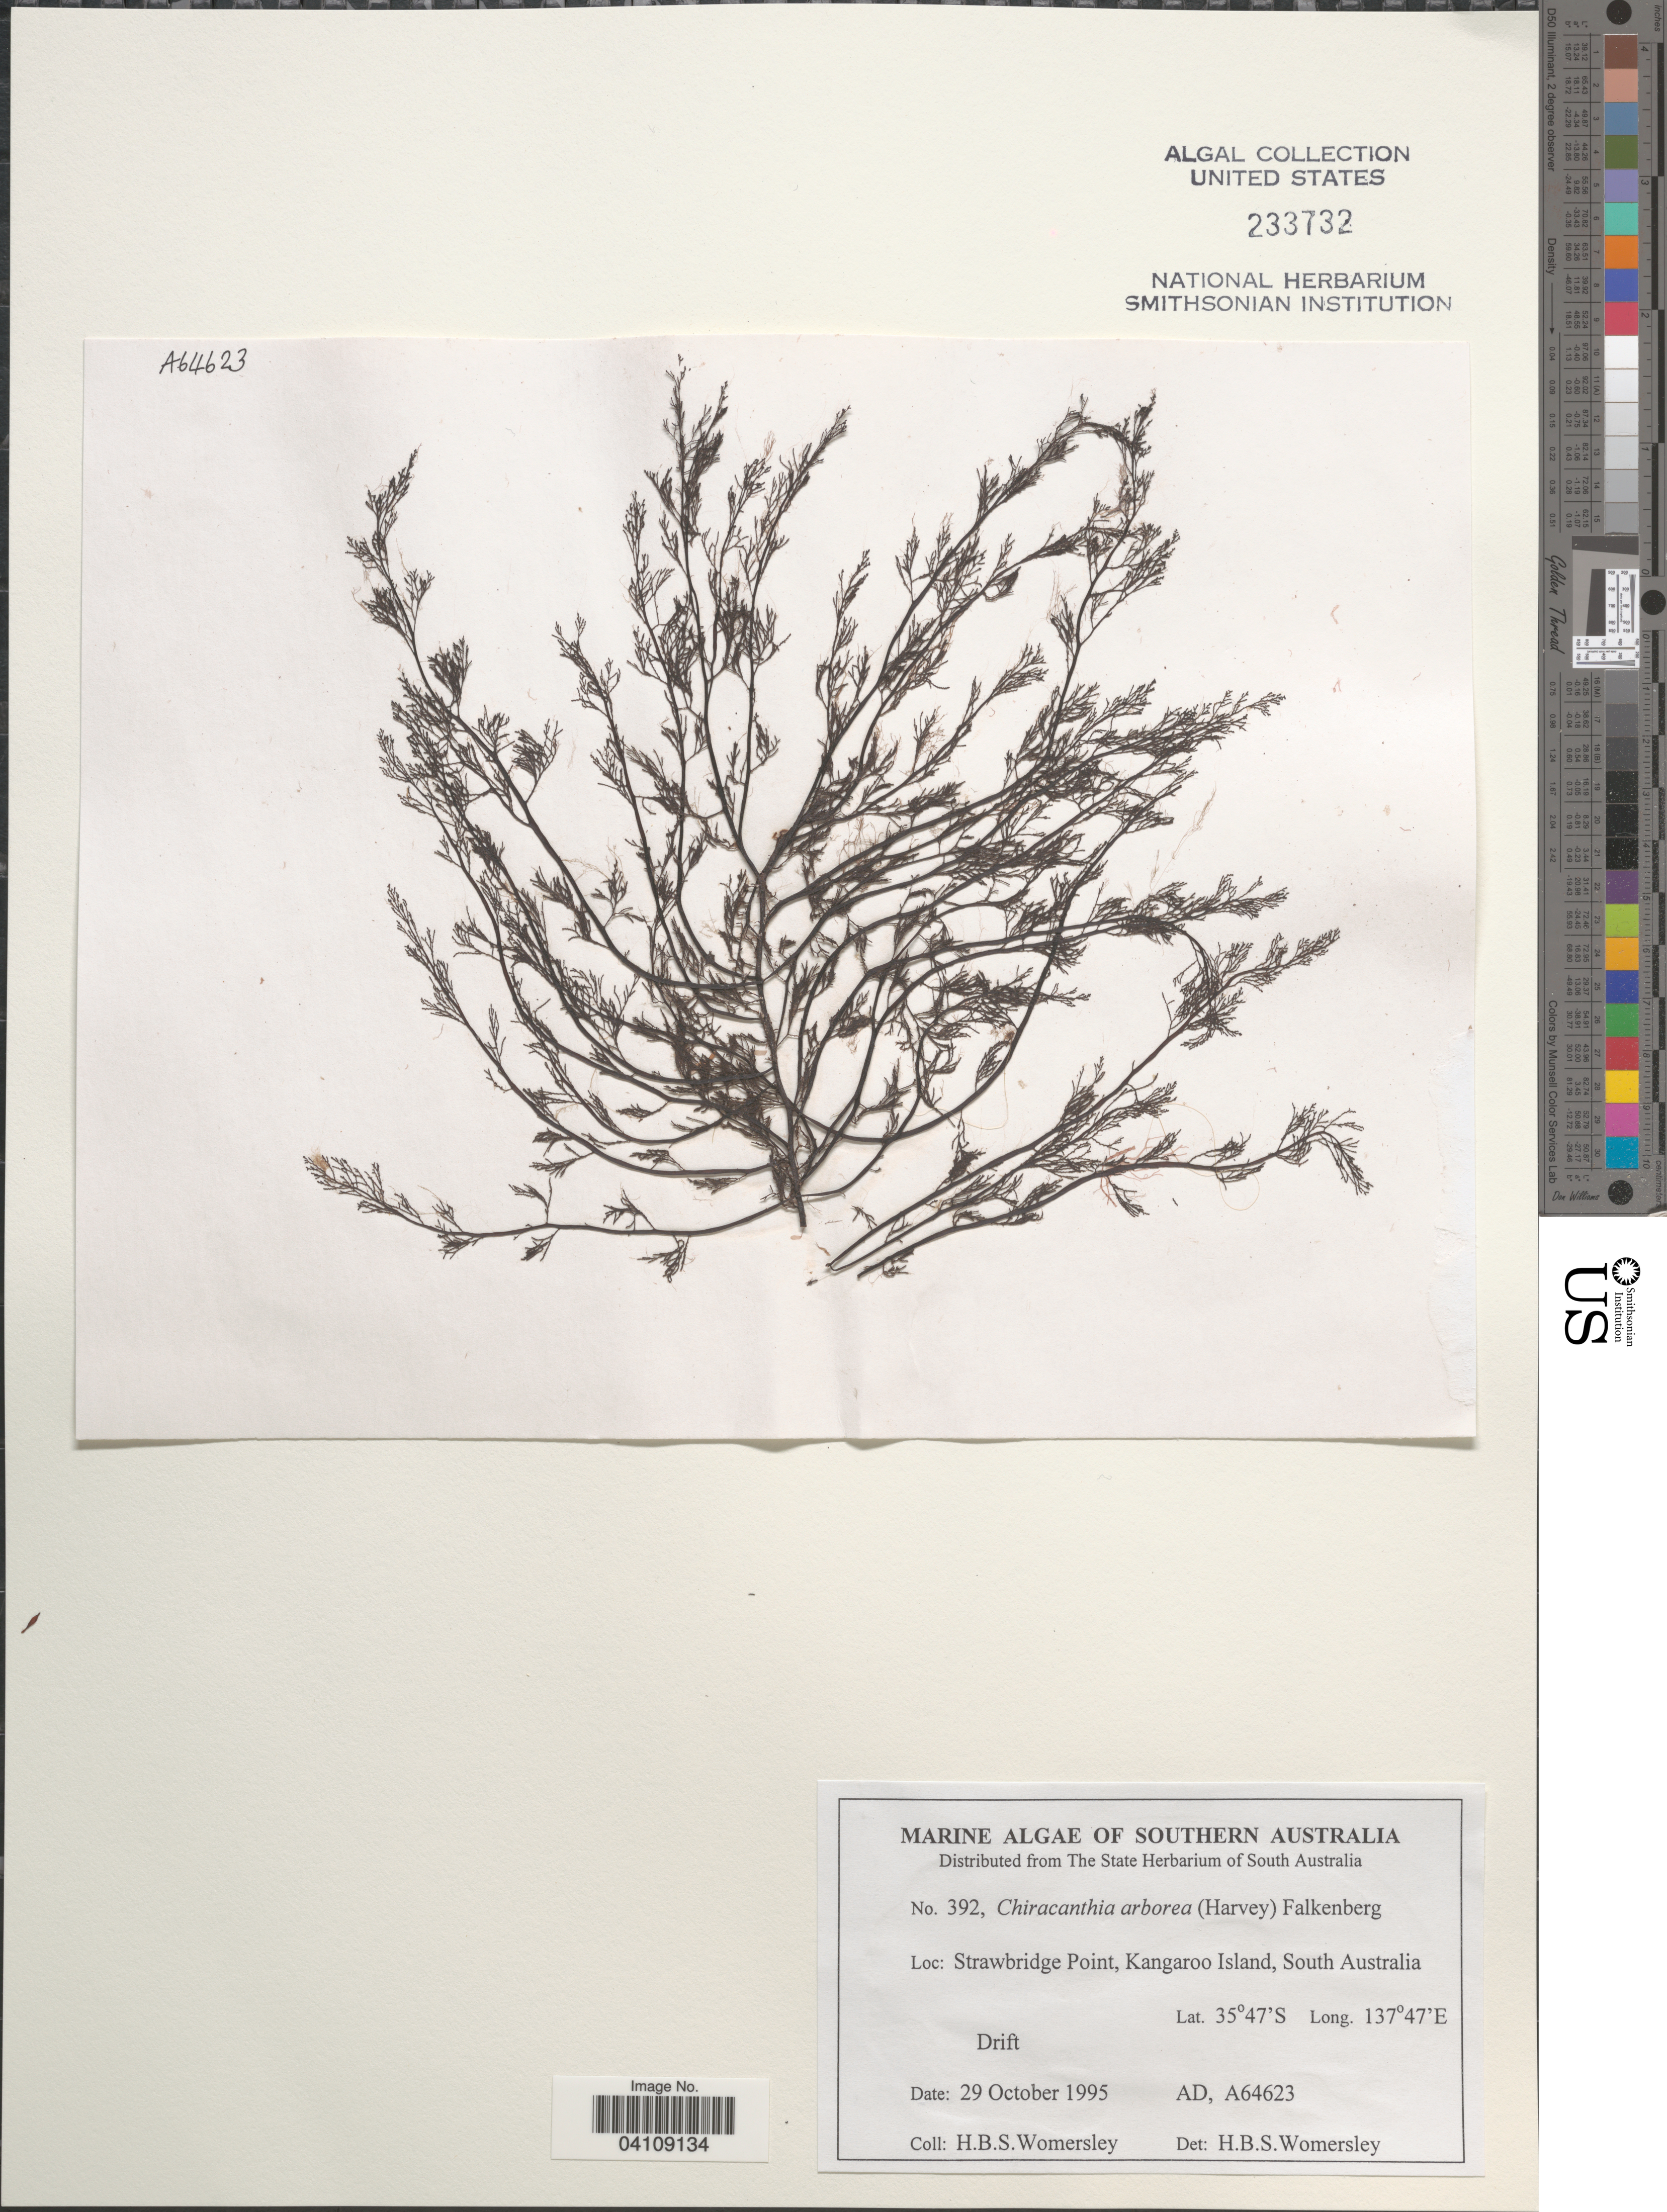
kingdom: Plantae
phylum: Rhodophyta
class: Florideophyceae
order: Ceramiales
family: Rhodomelaceae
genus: Chiracanthia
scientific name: Chiracanthia arborea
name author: (Harvey)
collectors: H. B. S. Womersley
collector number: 392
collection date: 1995-10-29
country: Australia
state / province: South Australia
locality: Southern Australia. Strawbridge Point, Kangaroo Island.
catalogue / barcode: US 233732